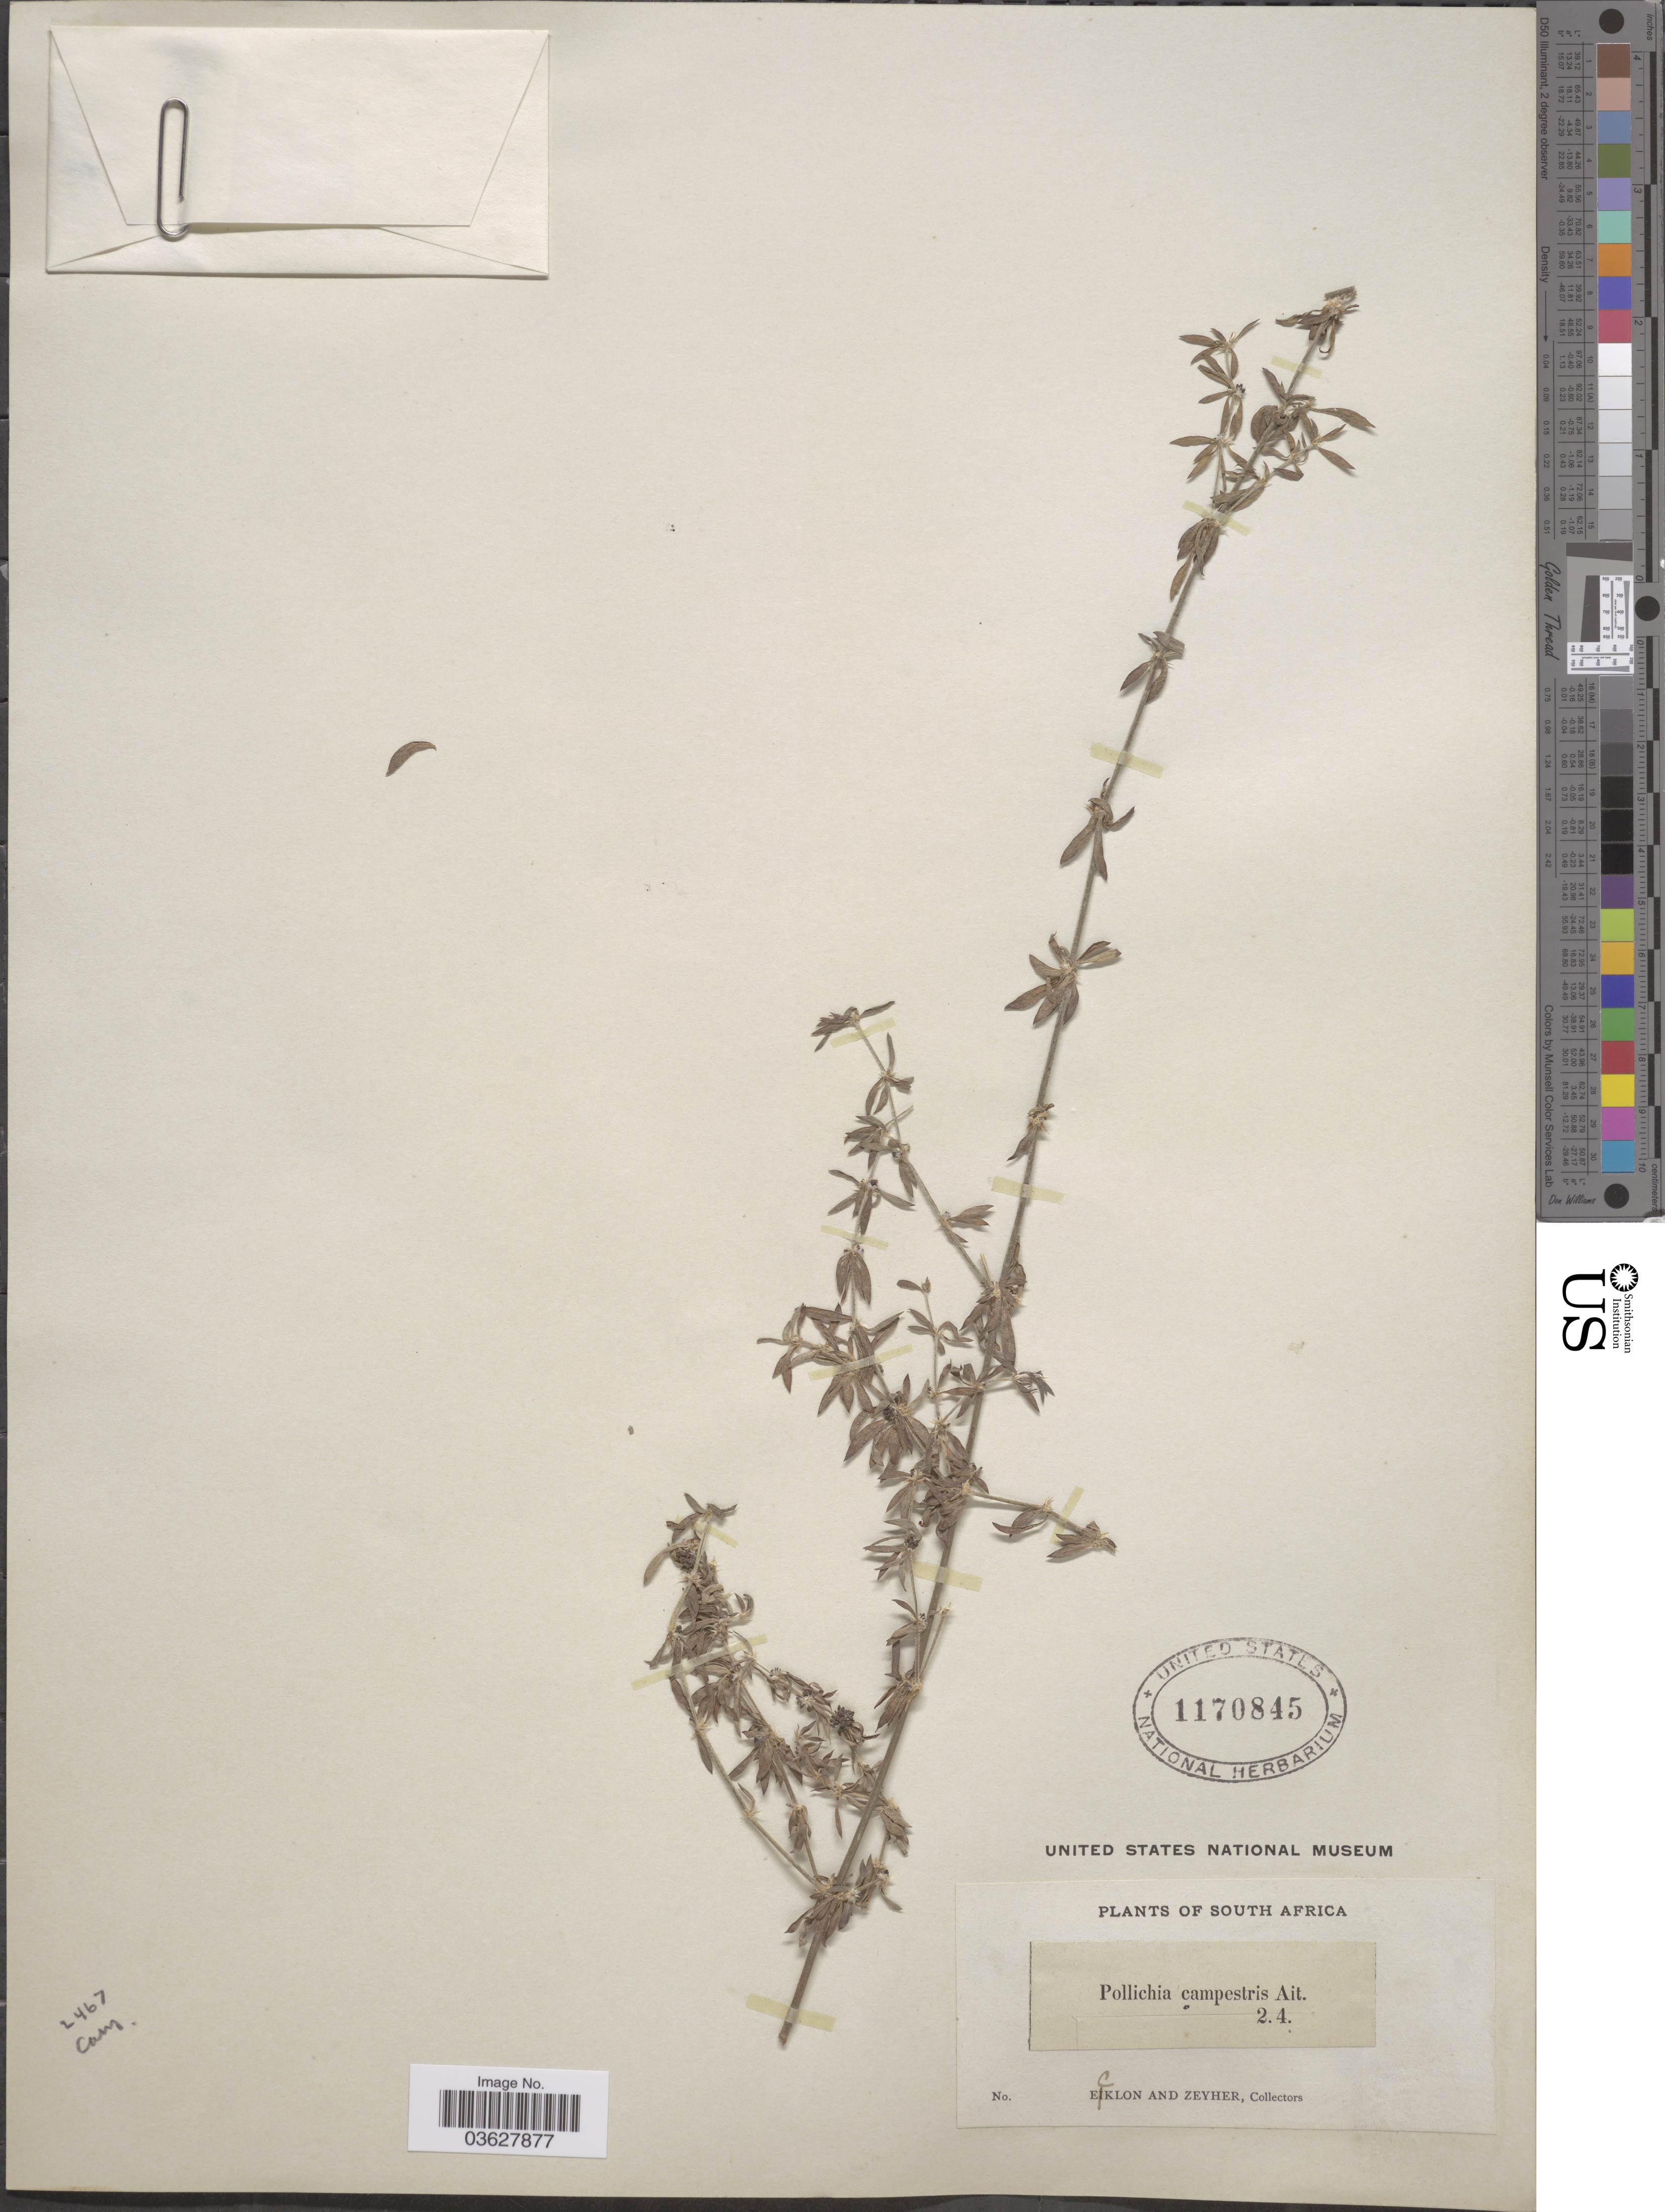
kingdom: Plantae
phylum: Tracheophyta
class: Magnoliopsida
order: Caryophyllales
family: Caryophyllaceae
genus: Pollichia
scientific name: Pollichia campestris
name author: Aiton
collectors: -. Ecklon & -. Zeyher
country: South Africa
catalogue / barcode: US 1170845